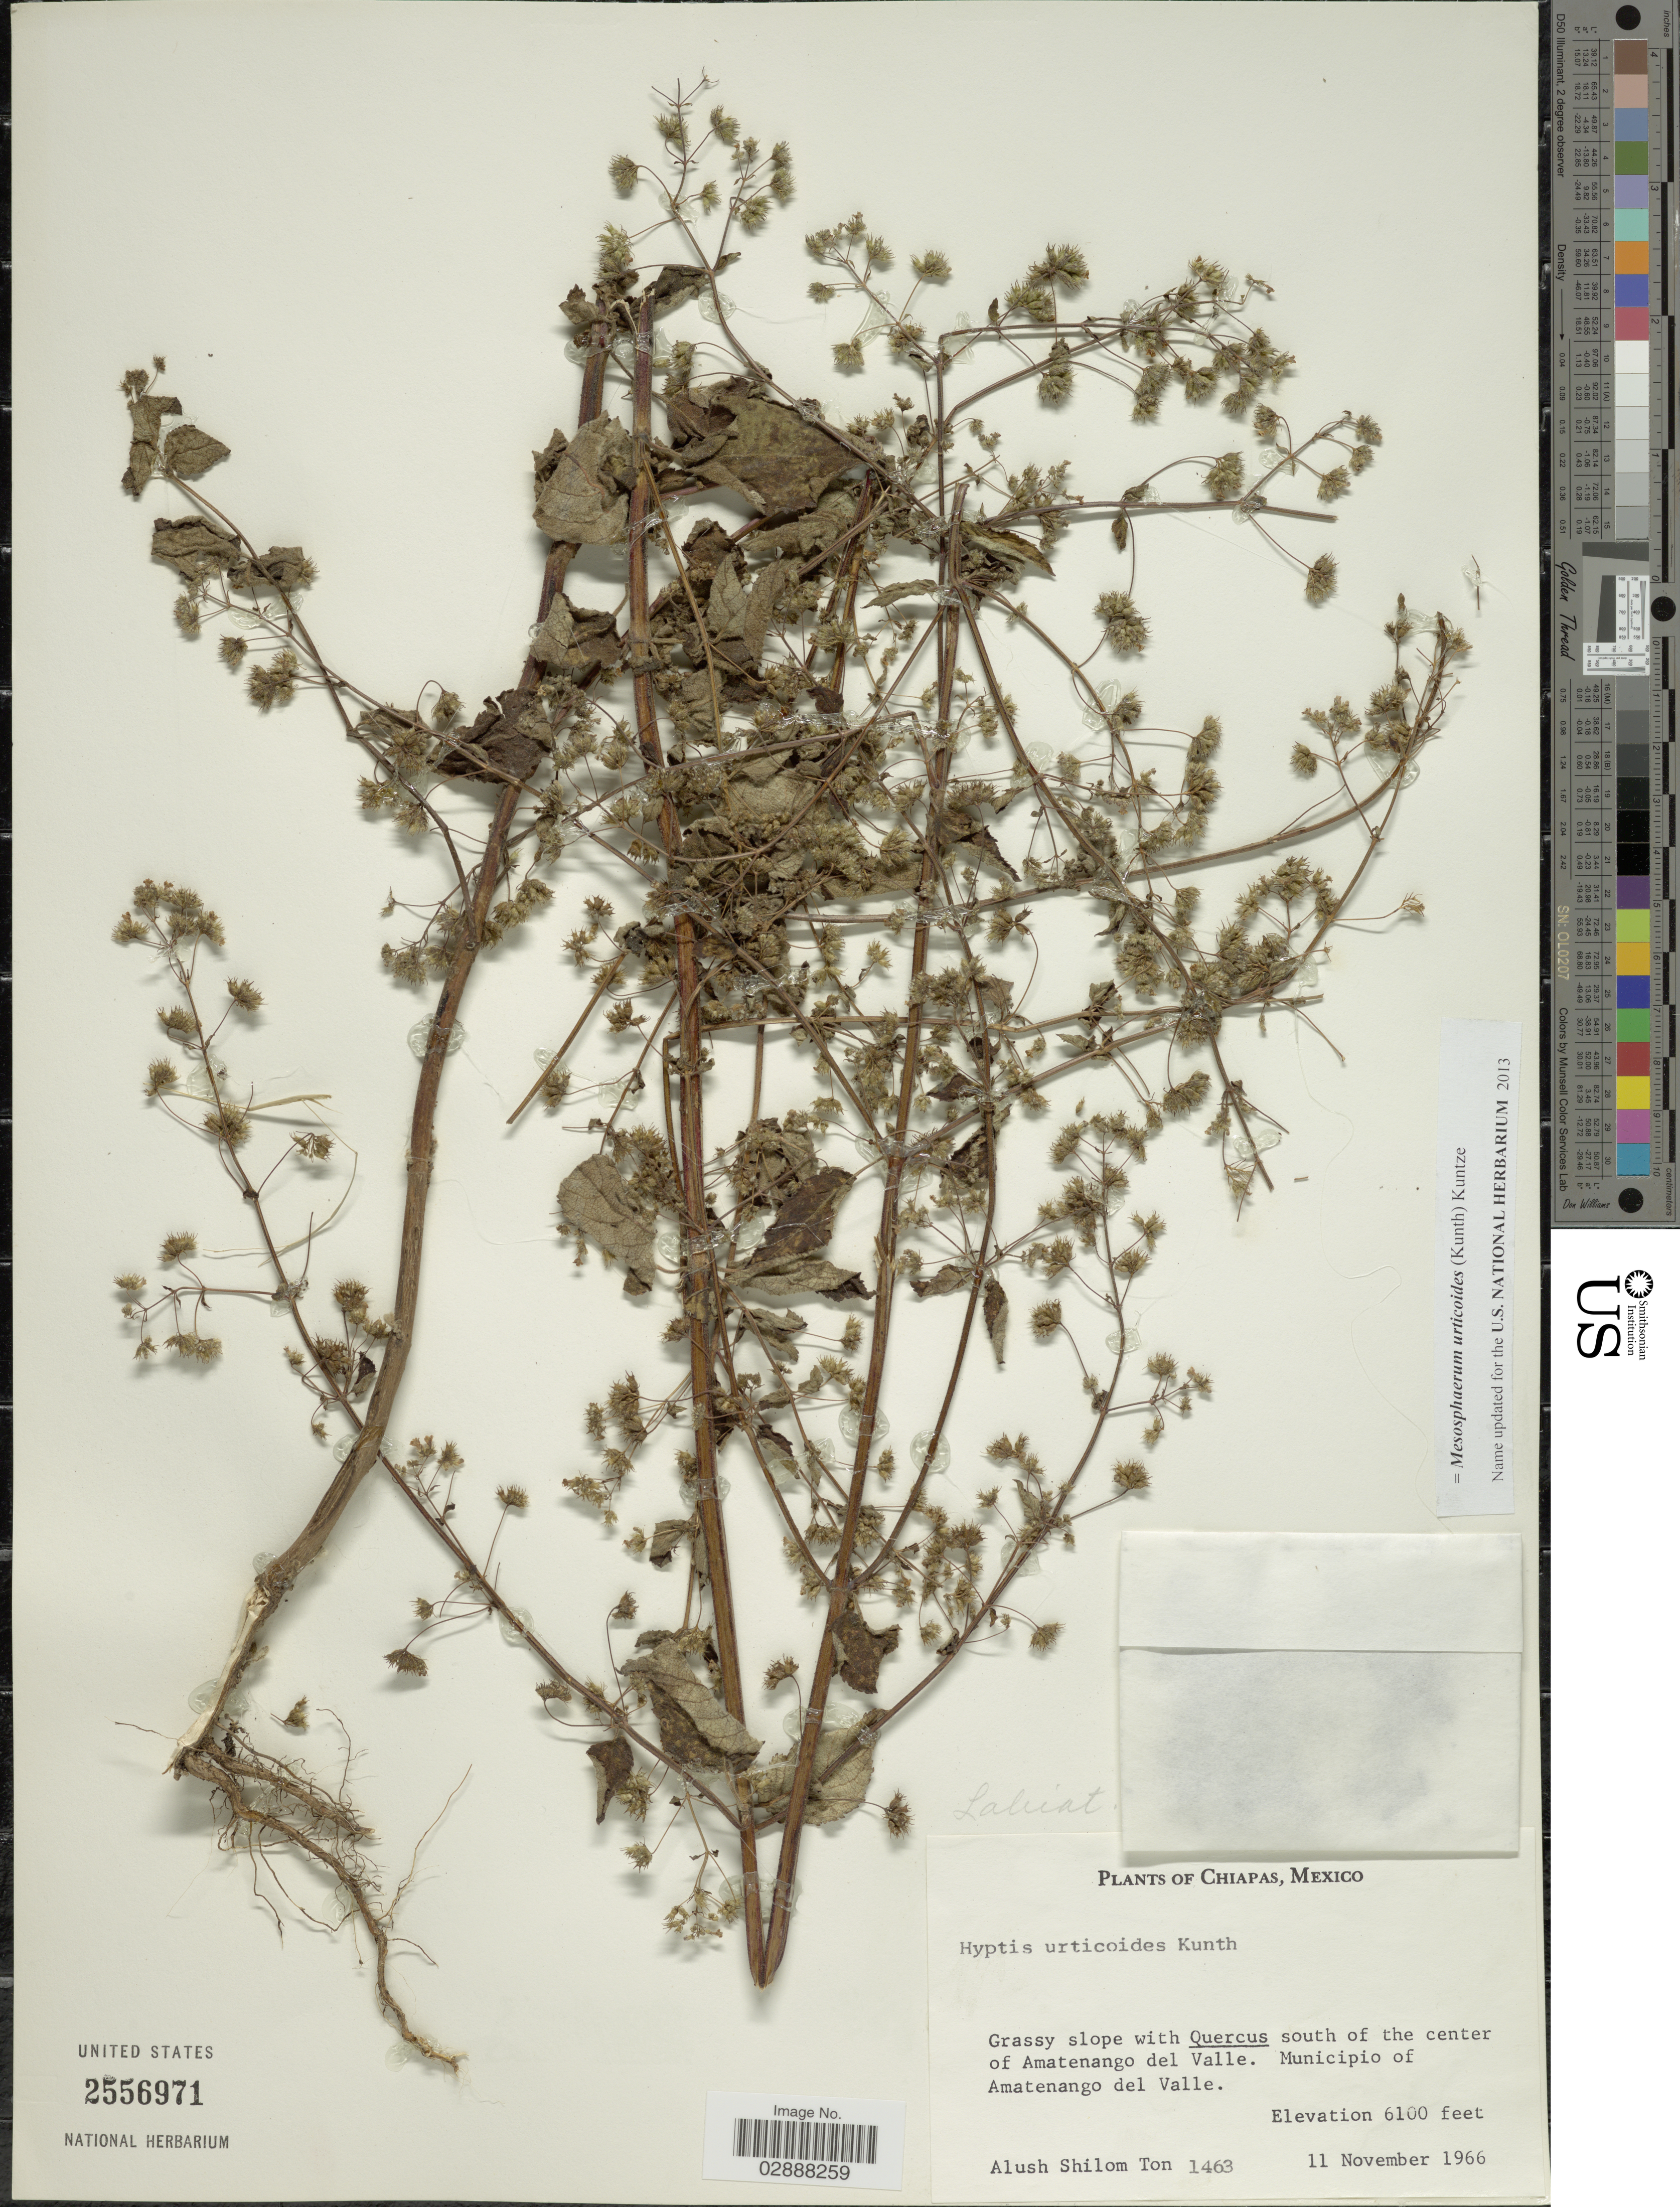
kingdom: Plantae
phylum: Tracheophyta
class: Magnoliopsida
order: Lamiales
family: Lamiaceae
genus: Mesosphaerum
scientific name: Mesosphaerum urticoides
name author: (Kunth) Kuntze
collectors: A. M. Ton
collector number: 1463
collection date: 1966-11-11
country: Mexico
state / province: Chiapas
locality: South of the center of Amatenango del Valle. Municipio of Amatenango del Valle.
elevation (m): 1859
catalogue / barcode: US 2556971